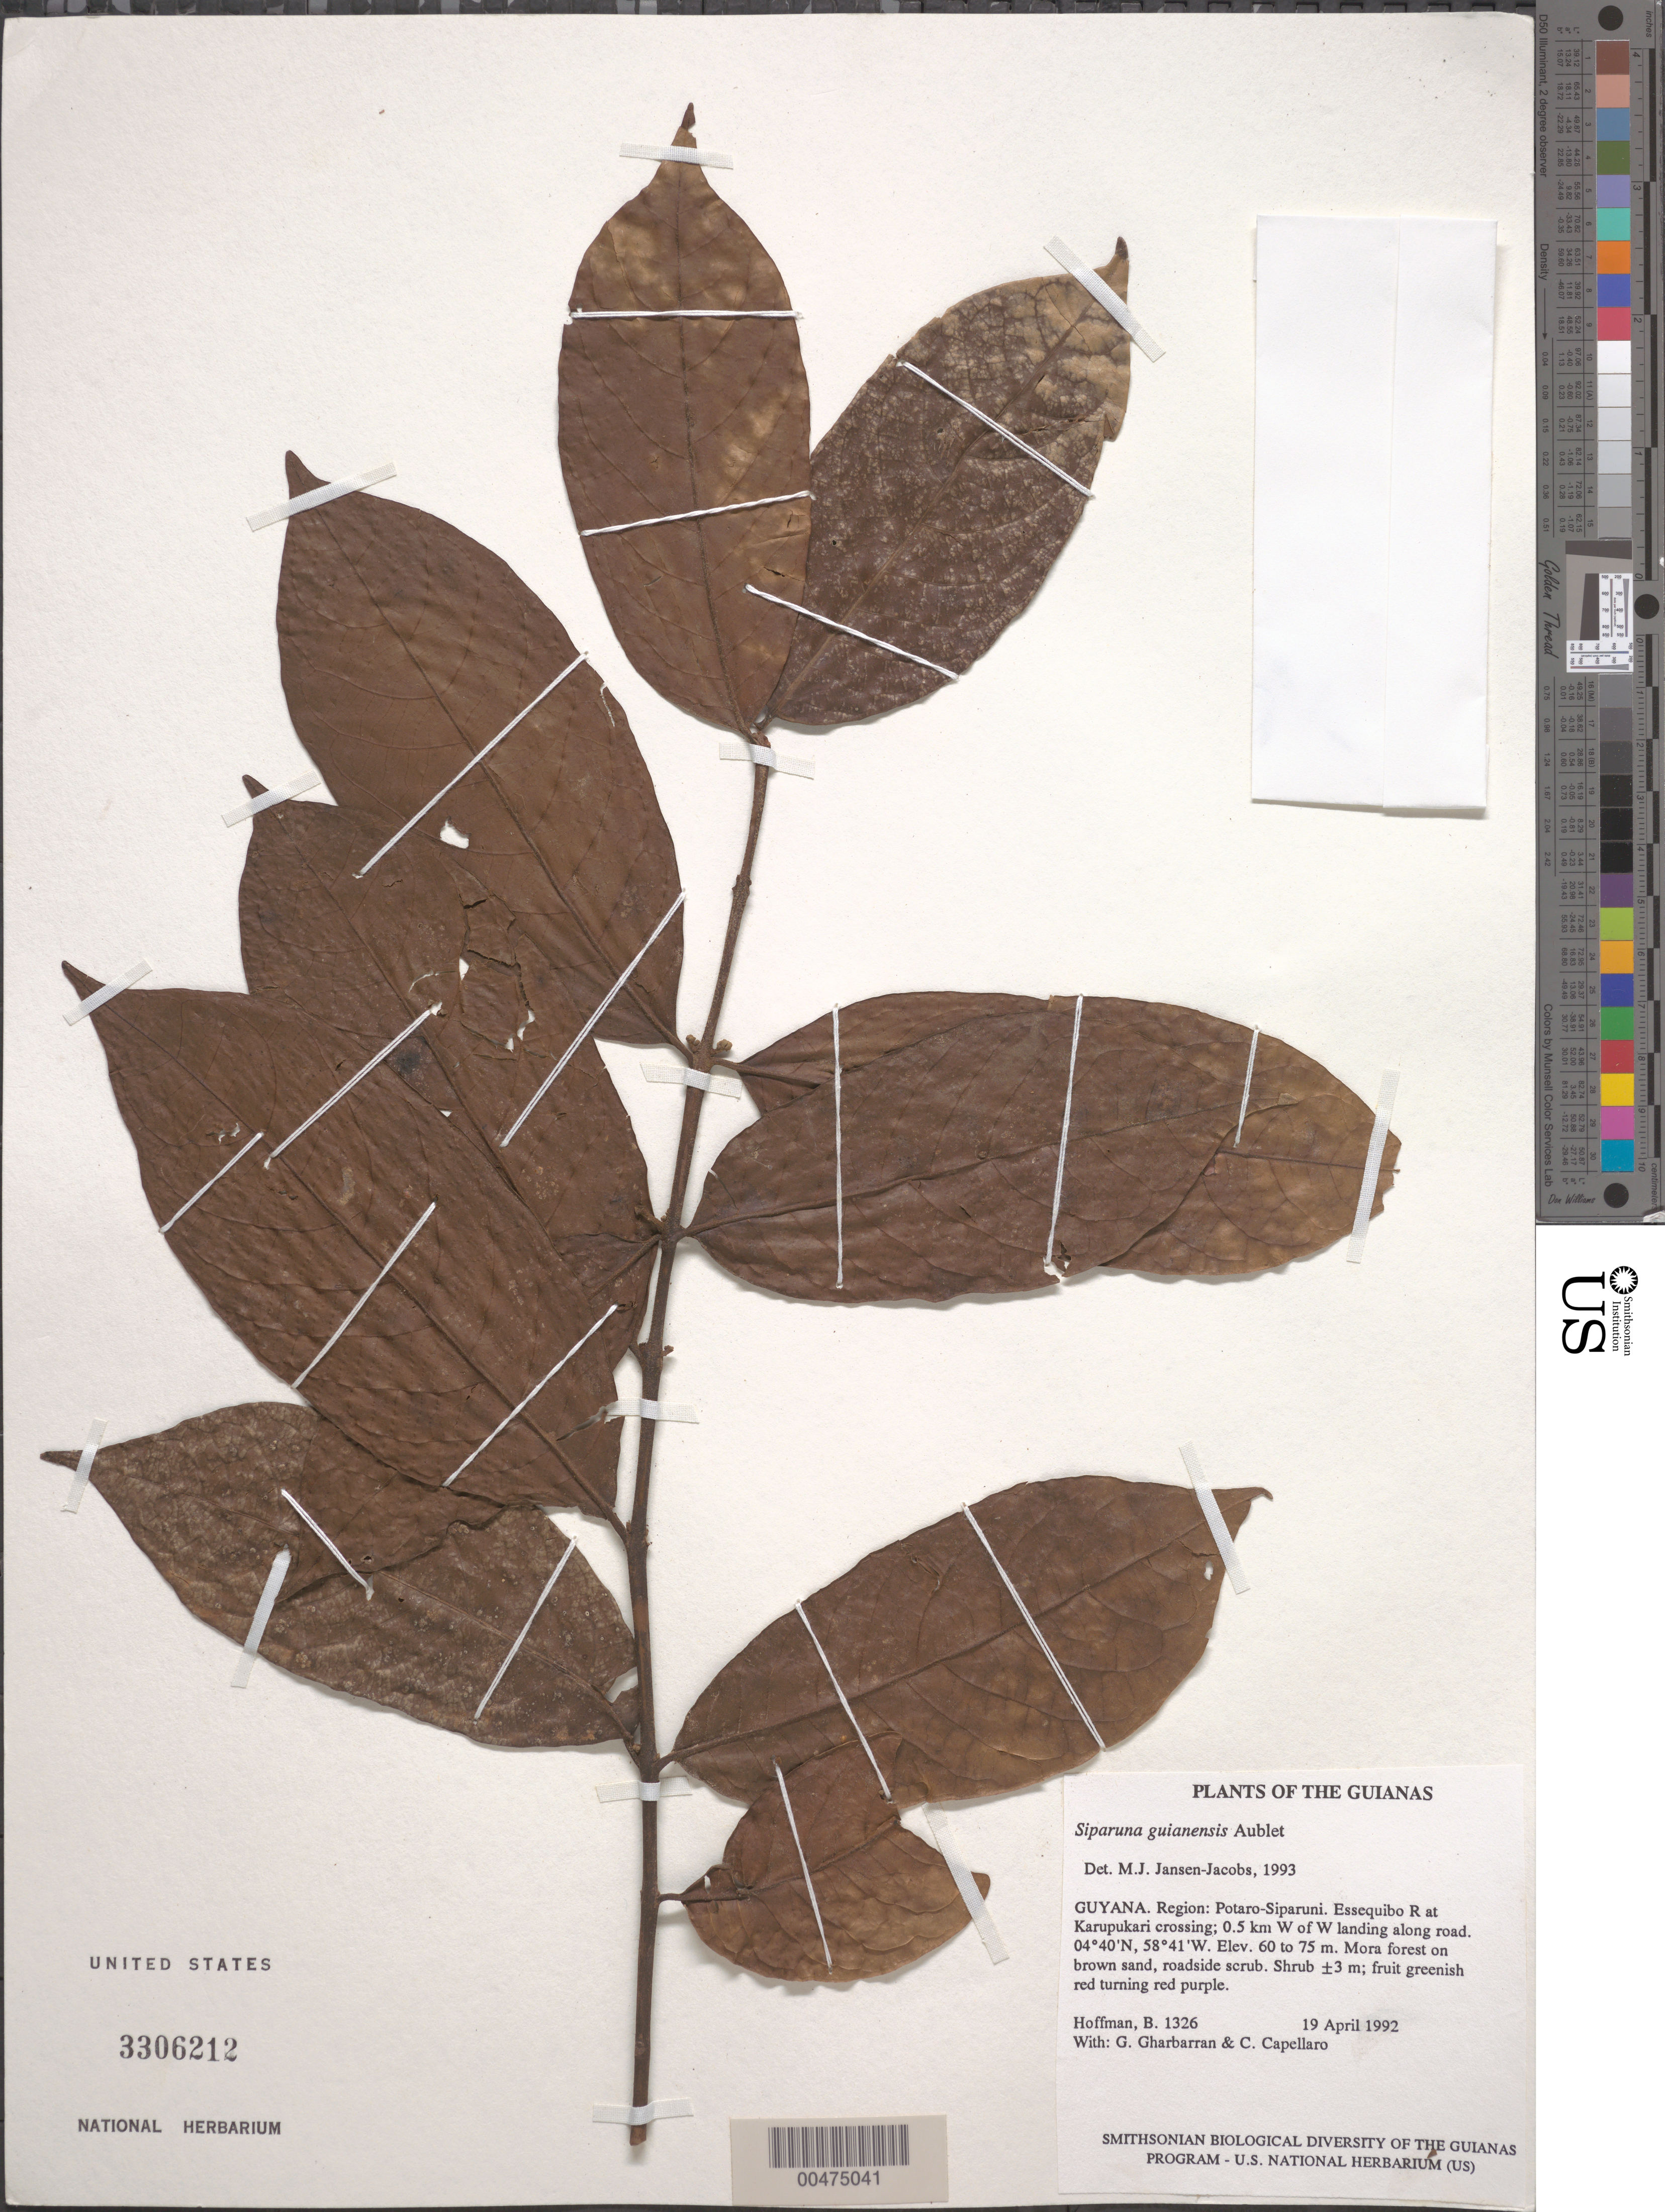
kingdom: Plantae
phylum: Tracheophyta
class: Magnoliopsida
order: Laurales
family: Siparunaceae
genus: Siparuna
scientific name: Siparuna guianensis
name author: Aubl.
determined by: Pignal, M.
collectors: B. Hoffman, G. Gharbarran & C. Capellaro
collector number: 1326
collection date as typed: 19 April 1992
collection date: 1992-04-19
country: Guyana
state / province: Potaro-Siparuni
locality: Essequibo River at Karupukari crossing; 0.5 km W of W landing along road. Iwokrama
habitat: Mora forest on brown sand, roadside scrub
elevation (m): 60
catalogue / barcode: US 3306212